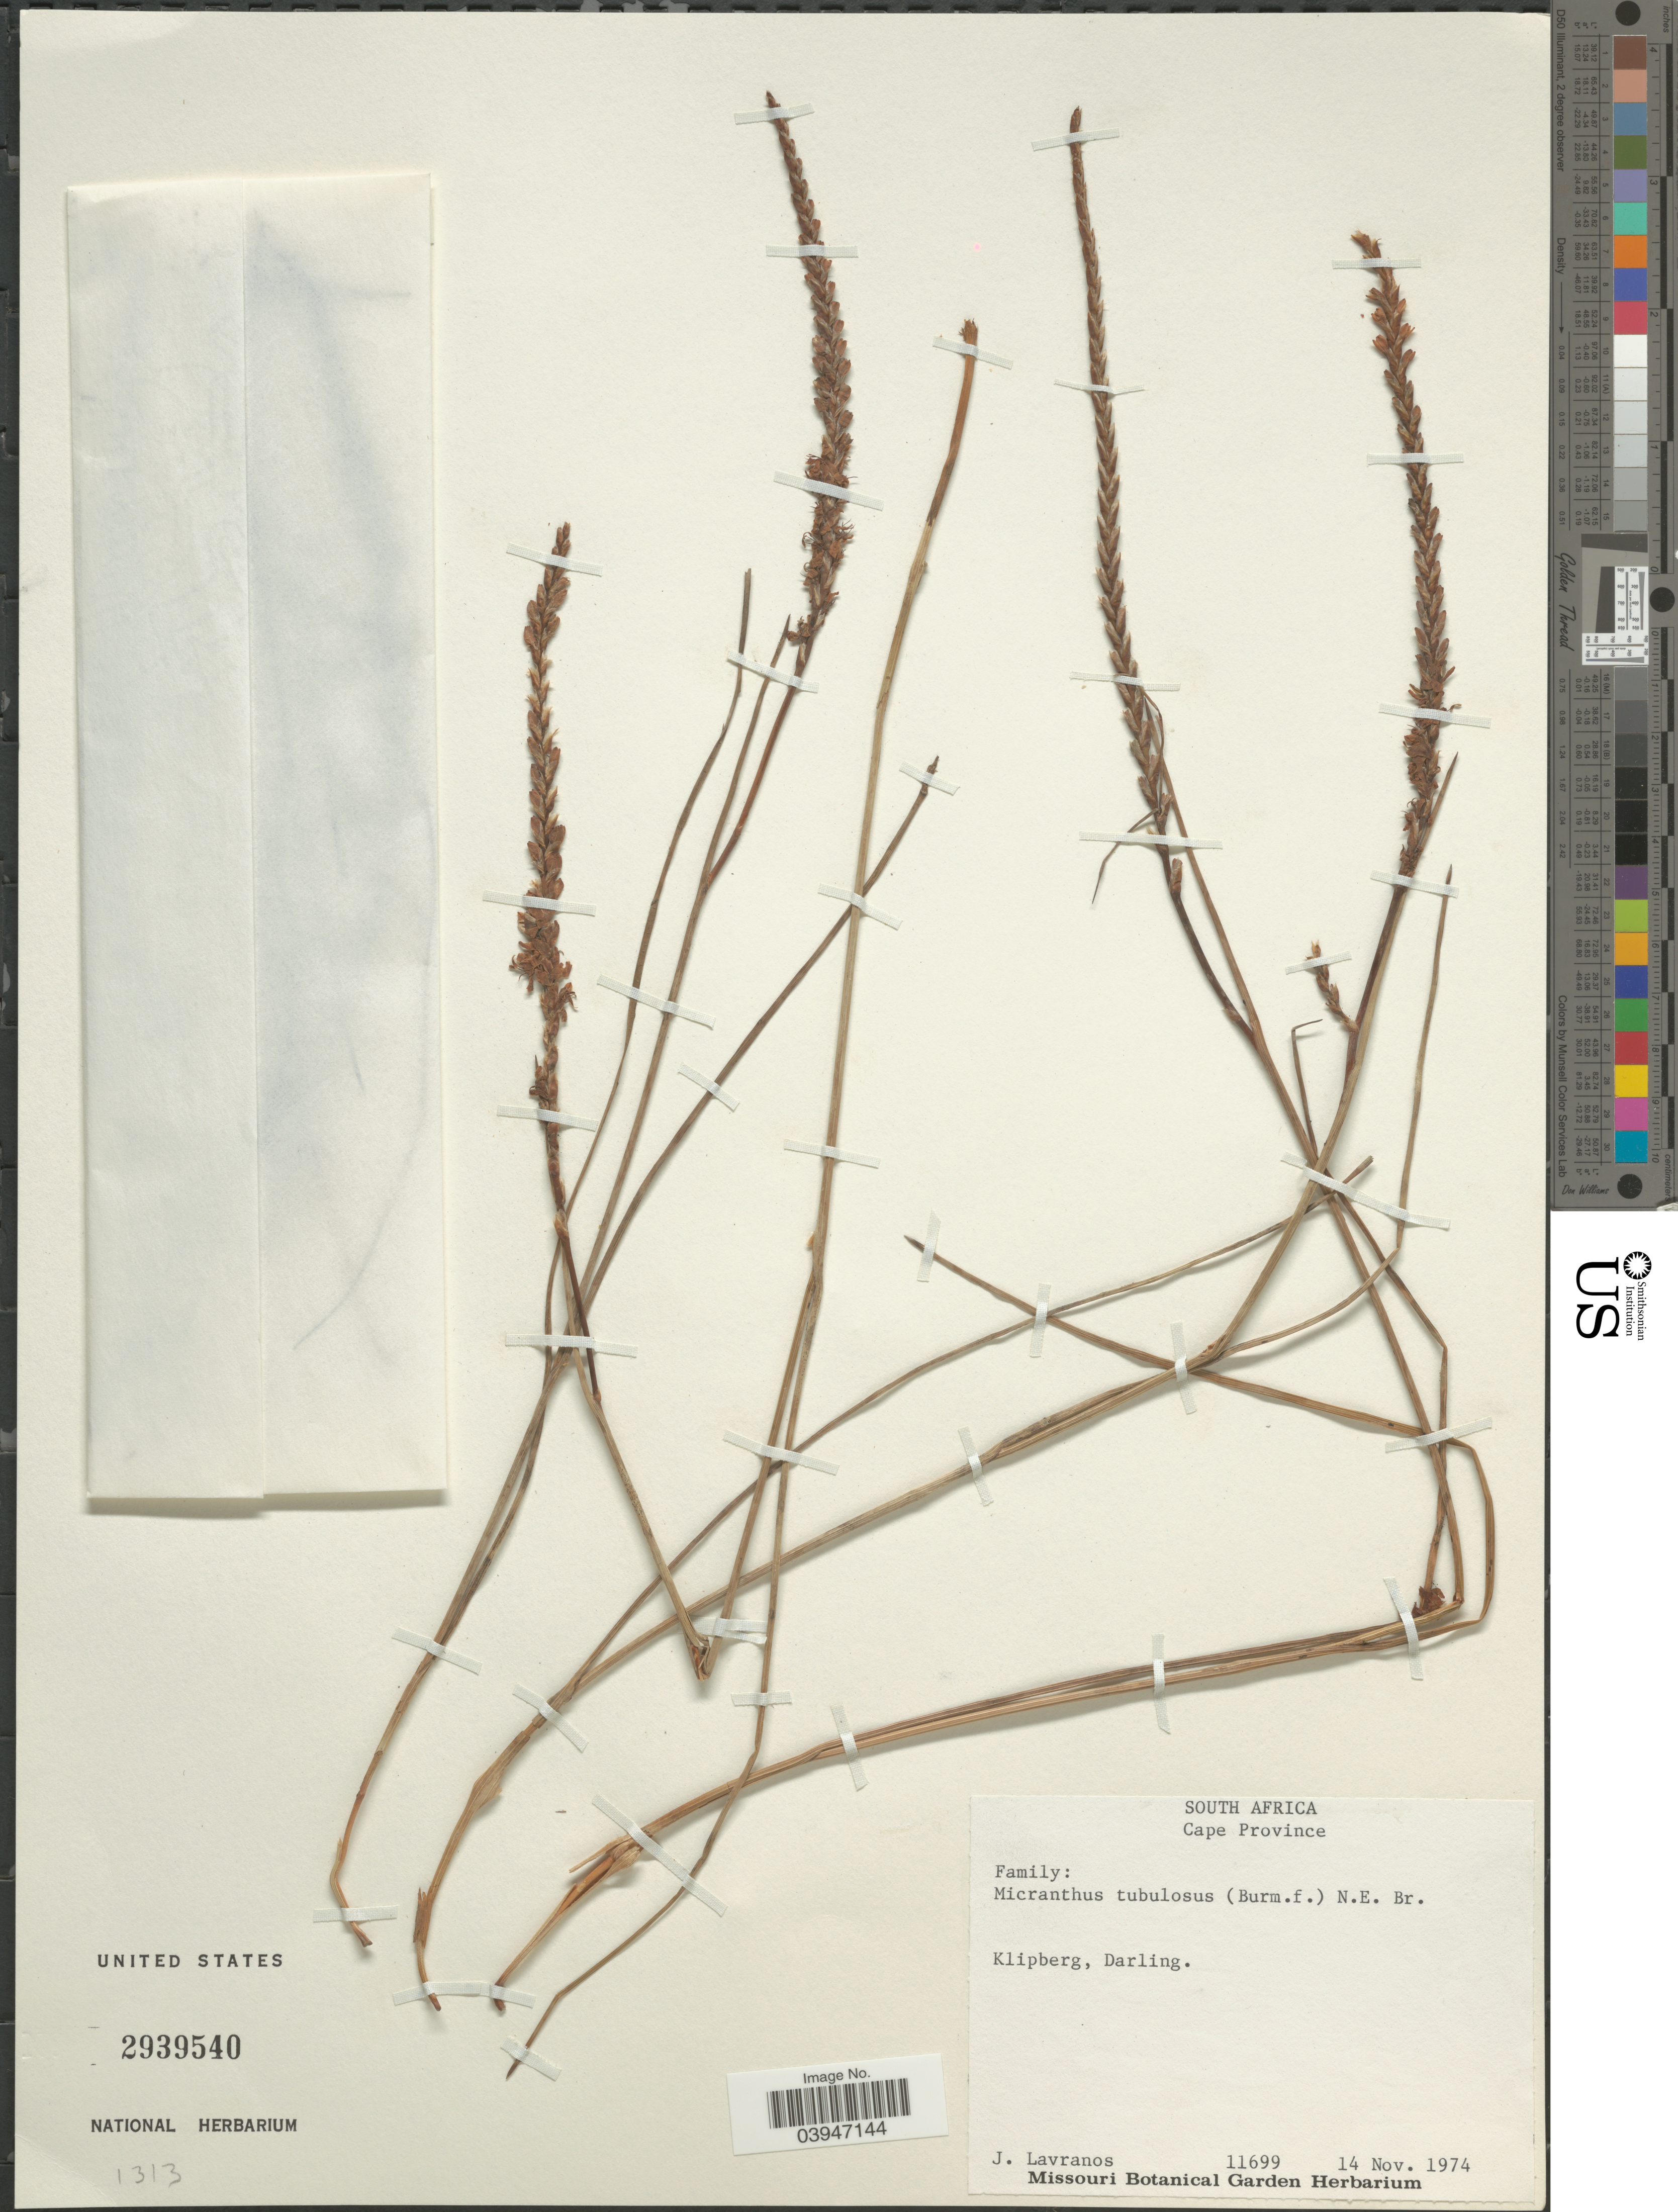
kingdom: Plantae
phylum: Tracheophyta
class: Liliopsida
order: Asparagales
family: Iridaceae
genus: Micranthus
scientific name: Micranthus tubulosus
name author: (Burm. f.) N.E. Br.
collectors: J. Lavranos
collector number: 11699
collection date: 1974-11-14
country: South Africa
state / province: Western Cape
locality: Klipberg, Darling.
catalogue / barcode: US 2939540